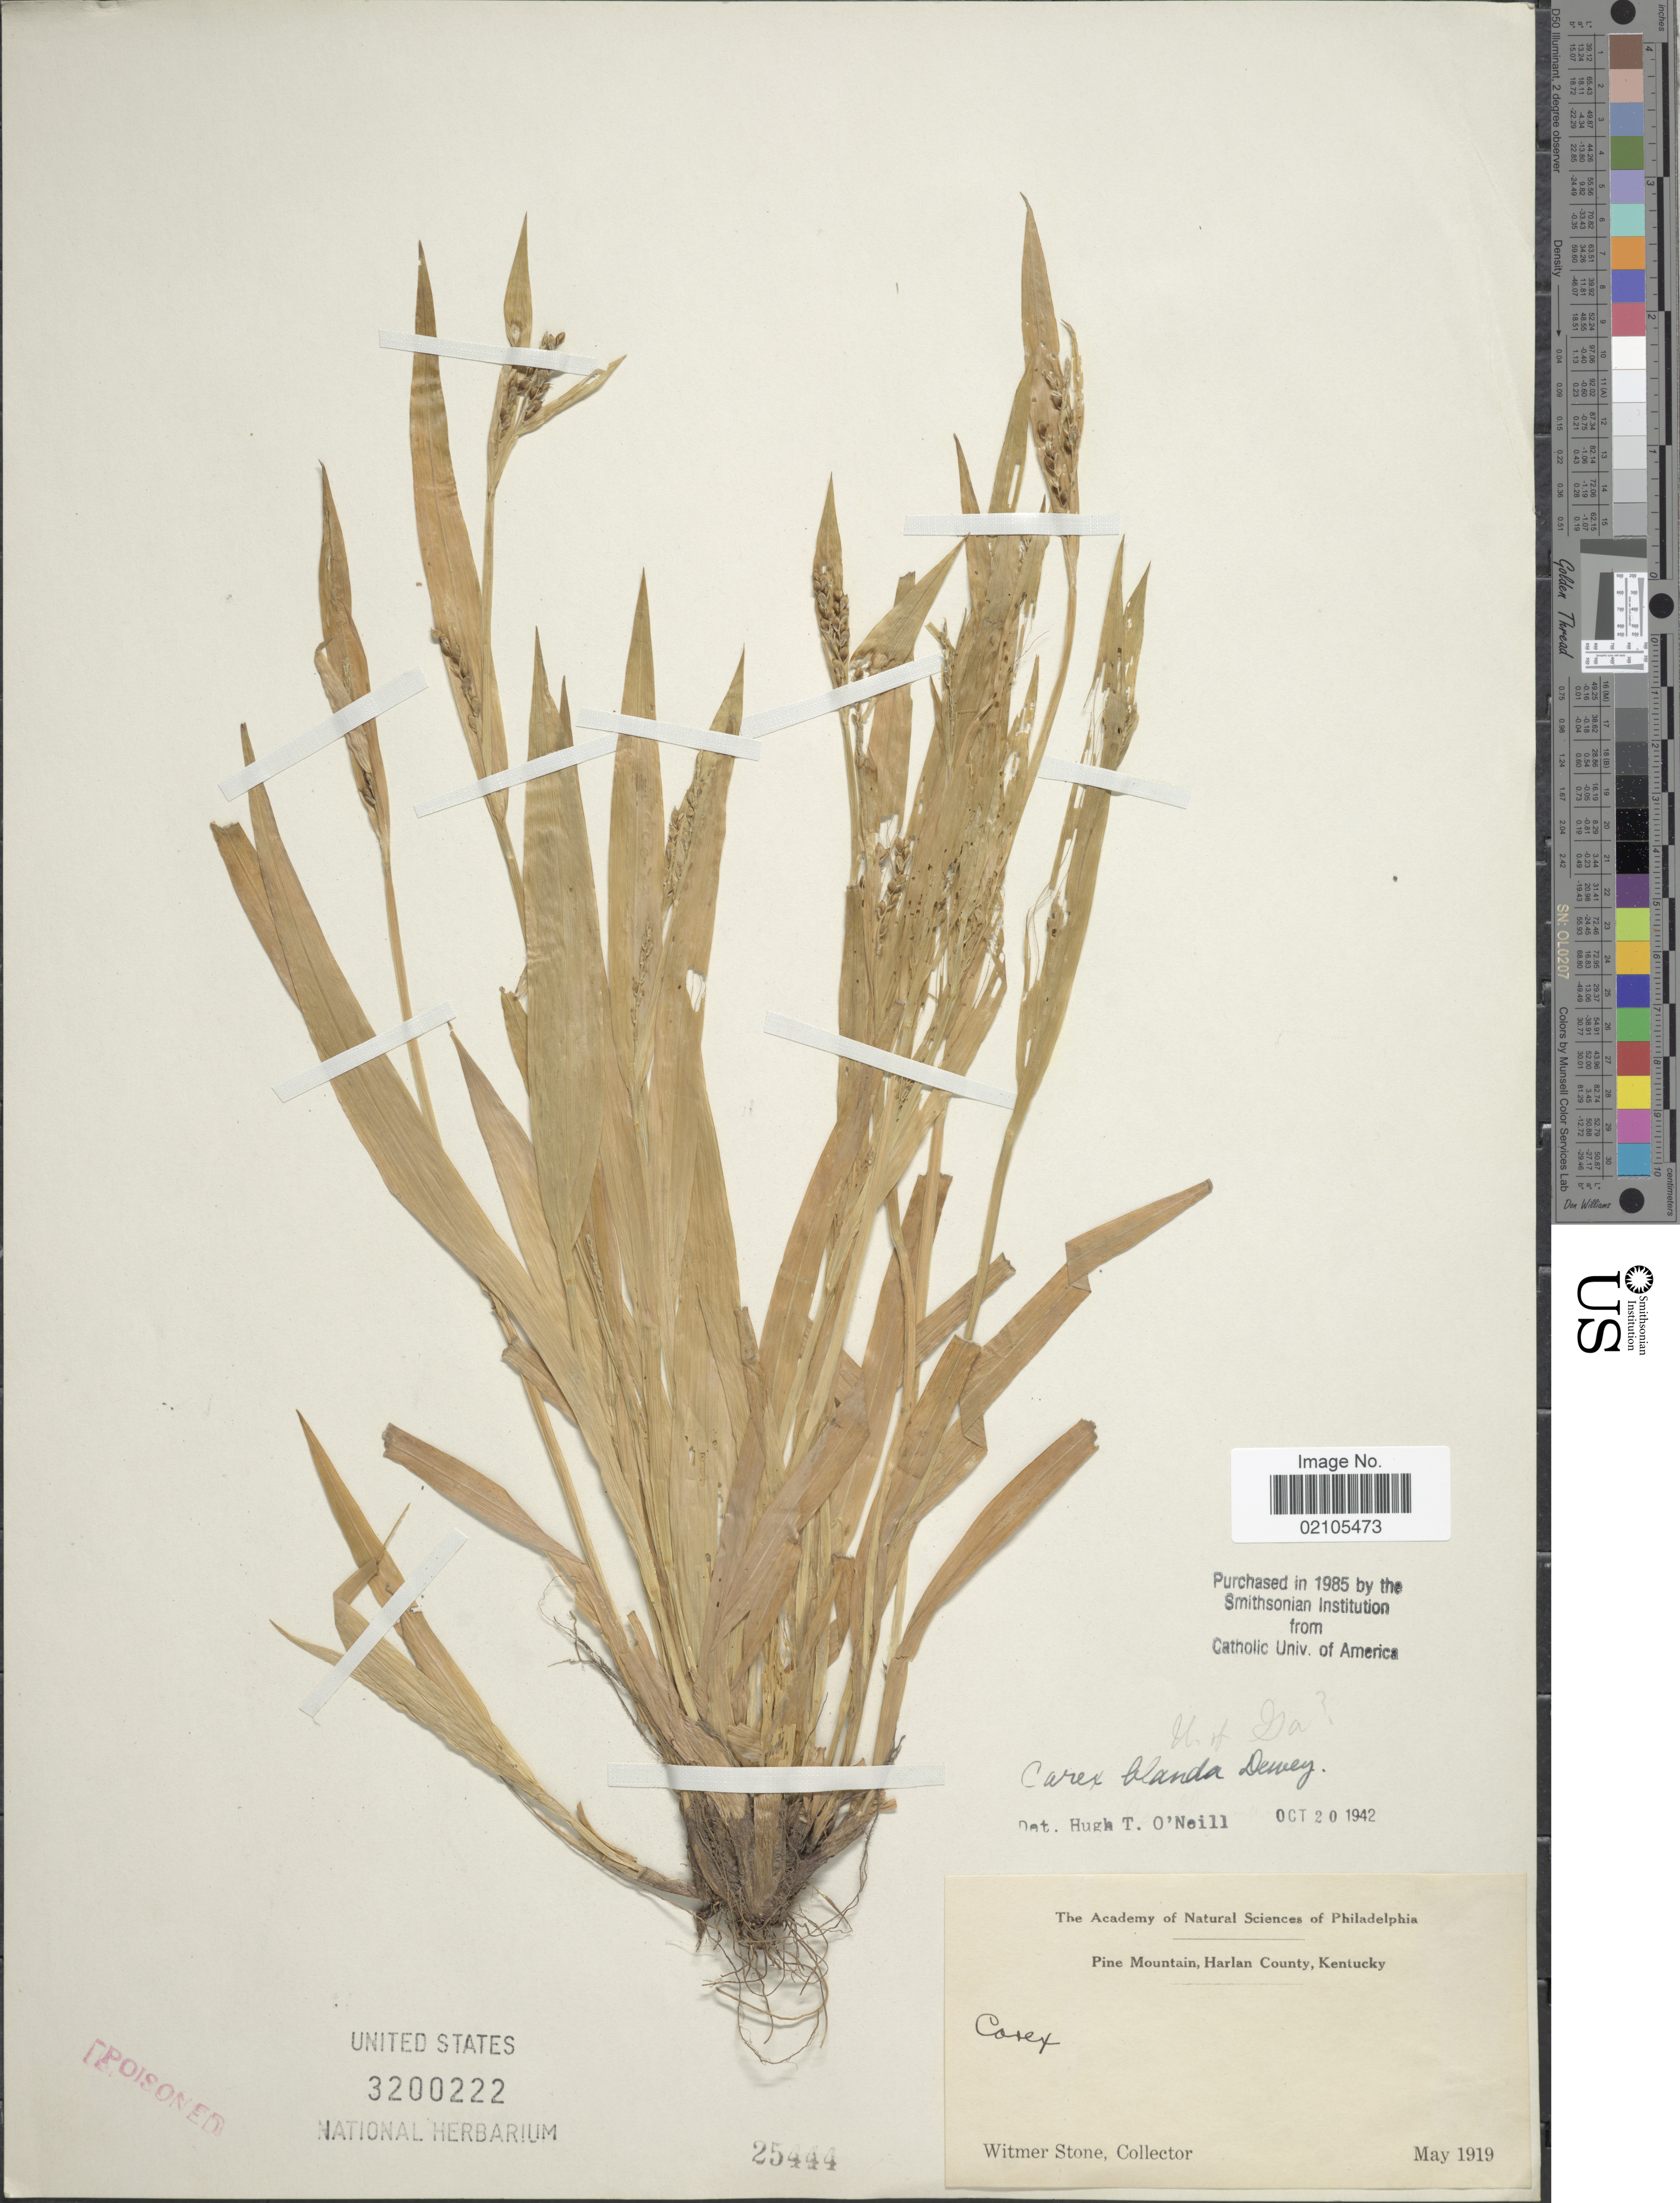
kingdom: Plantae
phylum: Tracheophyta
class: Liliopsida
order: Poales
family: Cyperaceae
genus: Carex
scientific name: Carex blanda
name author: Dewey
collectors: W. Stone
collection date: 1919-05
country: United States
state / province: Kentucky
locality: Pine Mountain, Harlan County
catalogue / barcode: US 3200222